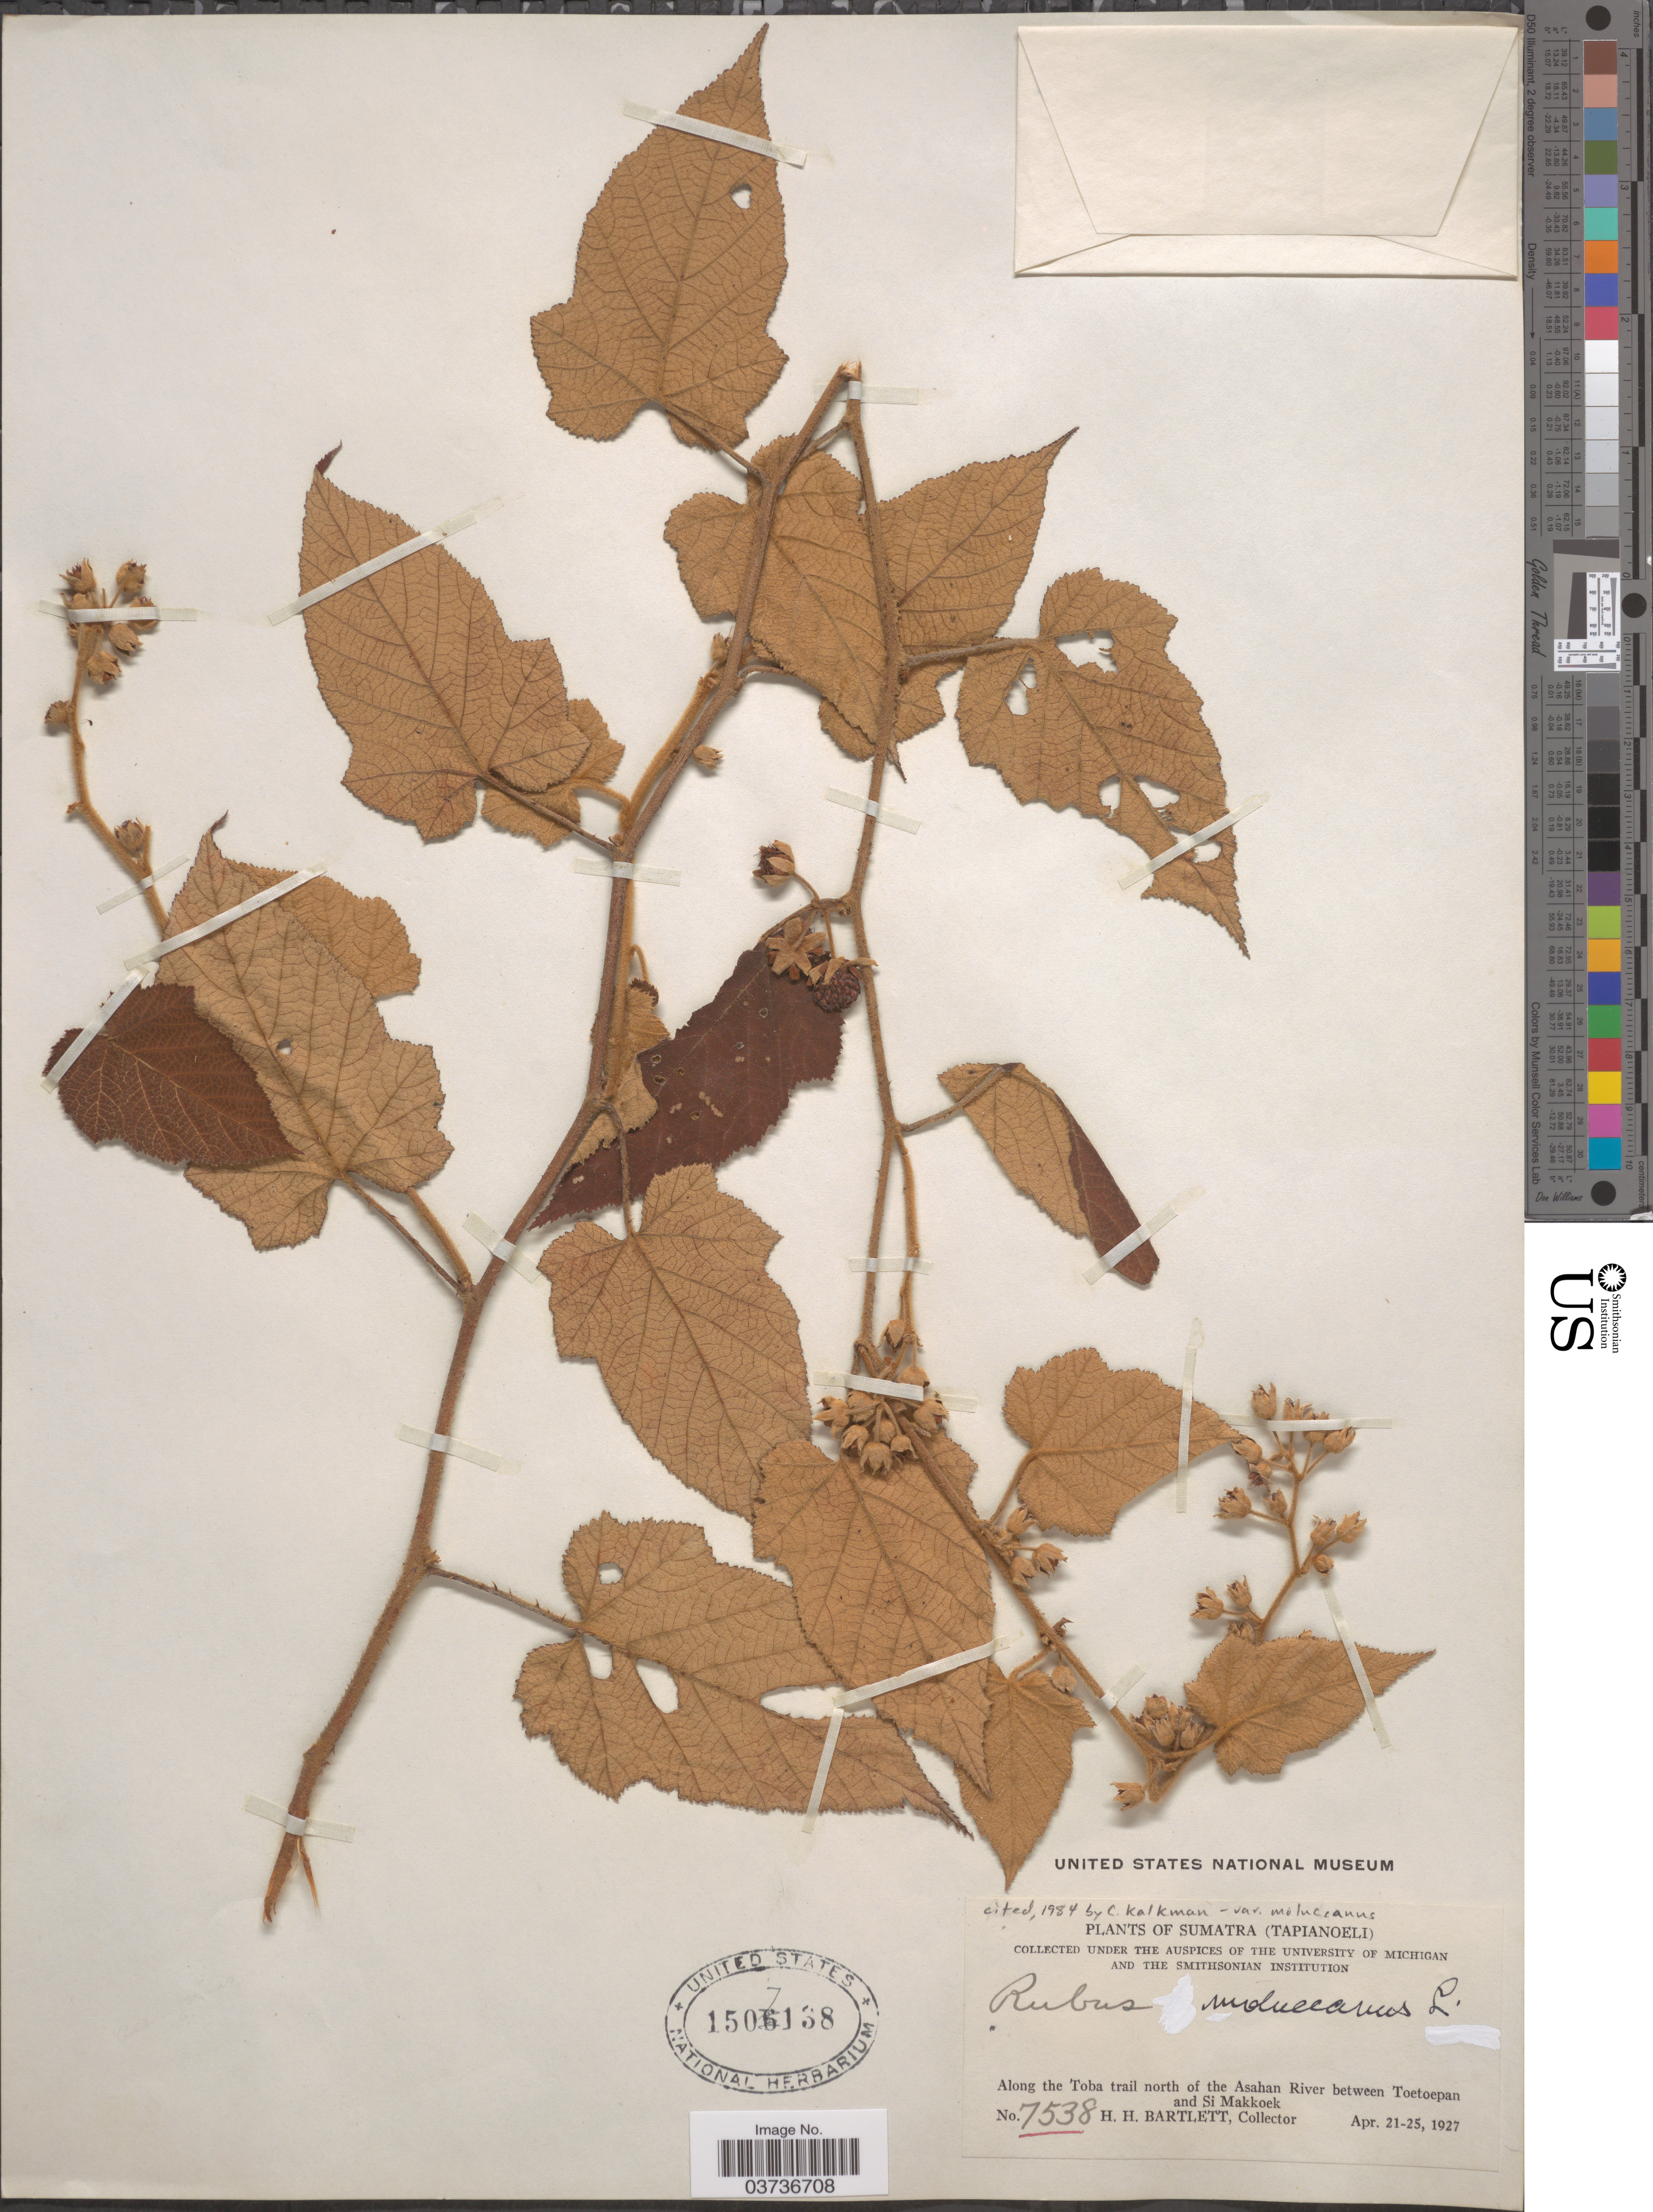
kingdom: Plantae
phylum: Tracheophyta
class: Magnoliopsida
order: Rosales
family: Rosaceae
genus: Rubus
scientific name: Rubus moluccanus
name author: L.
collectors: H. H. Bartlett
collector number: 7538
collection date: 1927-04-21/1927-04-25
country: Indonesia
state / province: Sumatra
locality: Tapianoeli. Along the Toba trail north of the Asahan River between Toetoepan and Si Makkoek.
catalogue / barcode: US 1507138